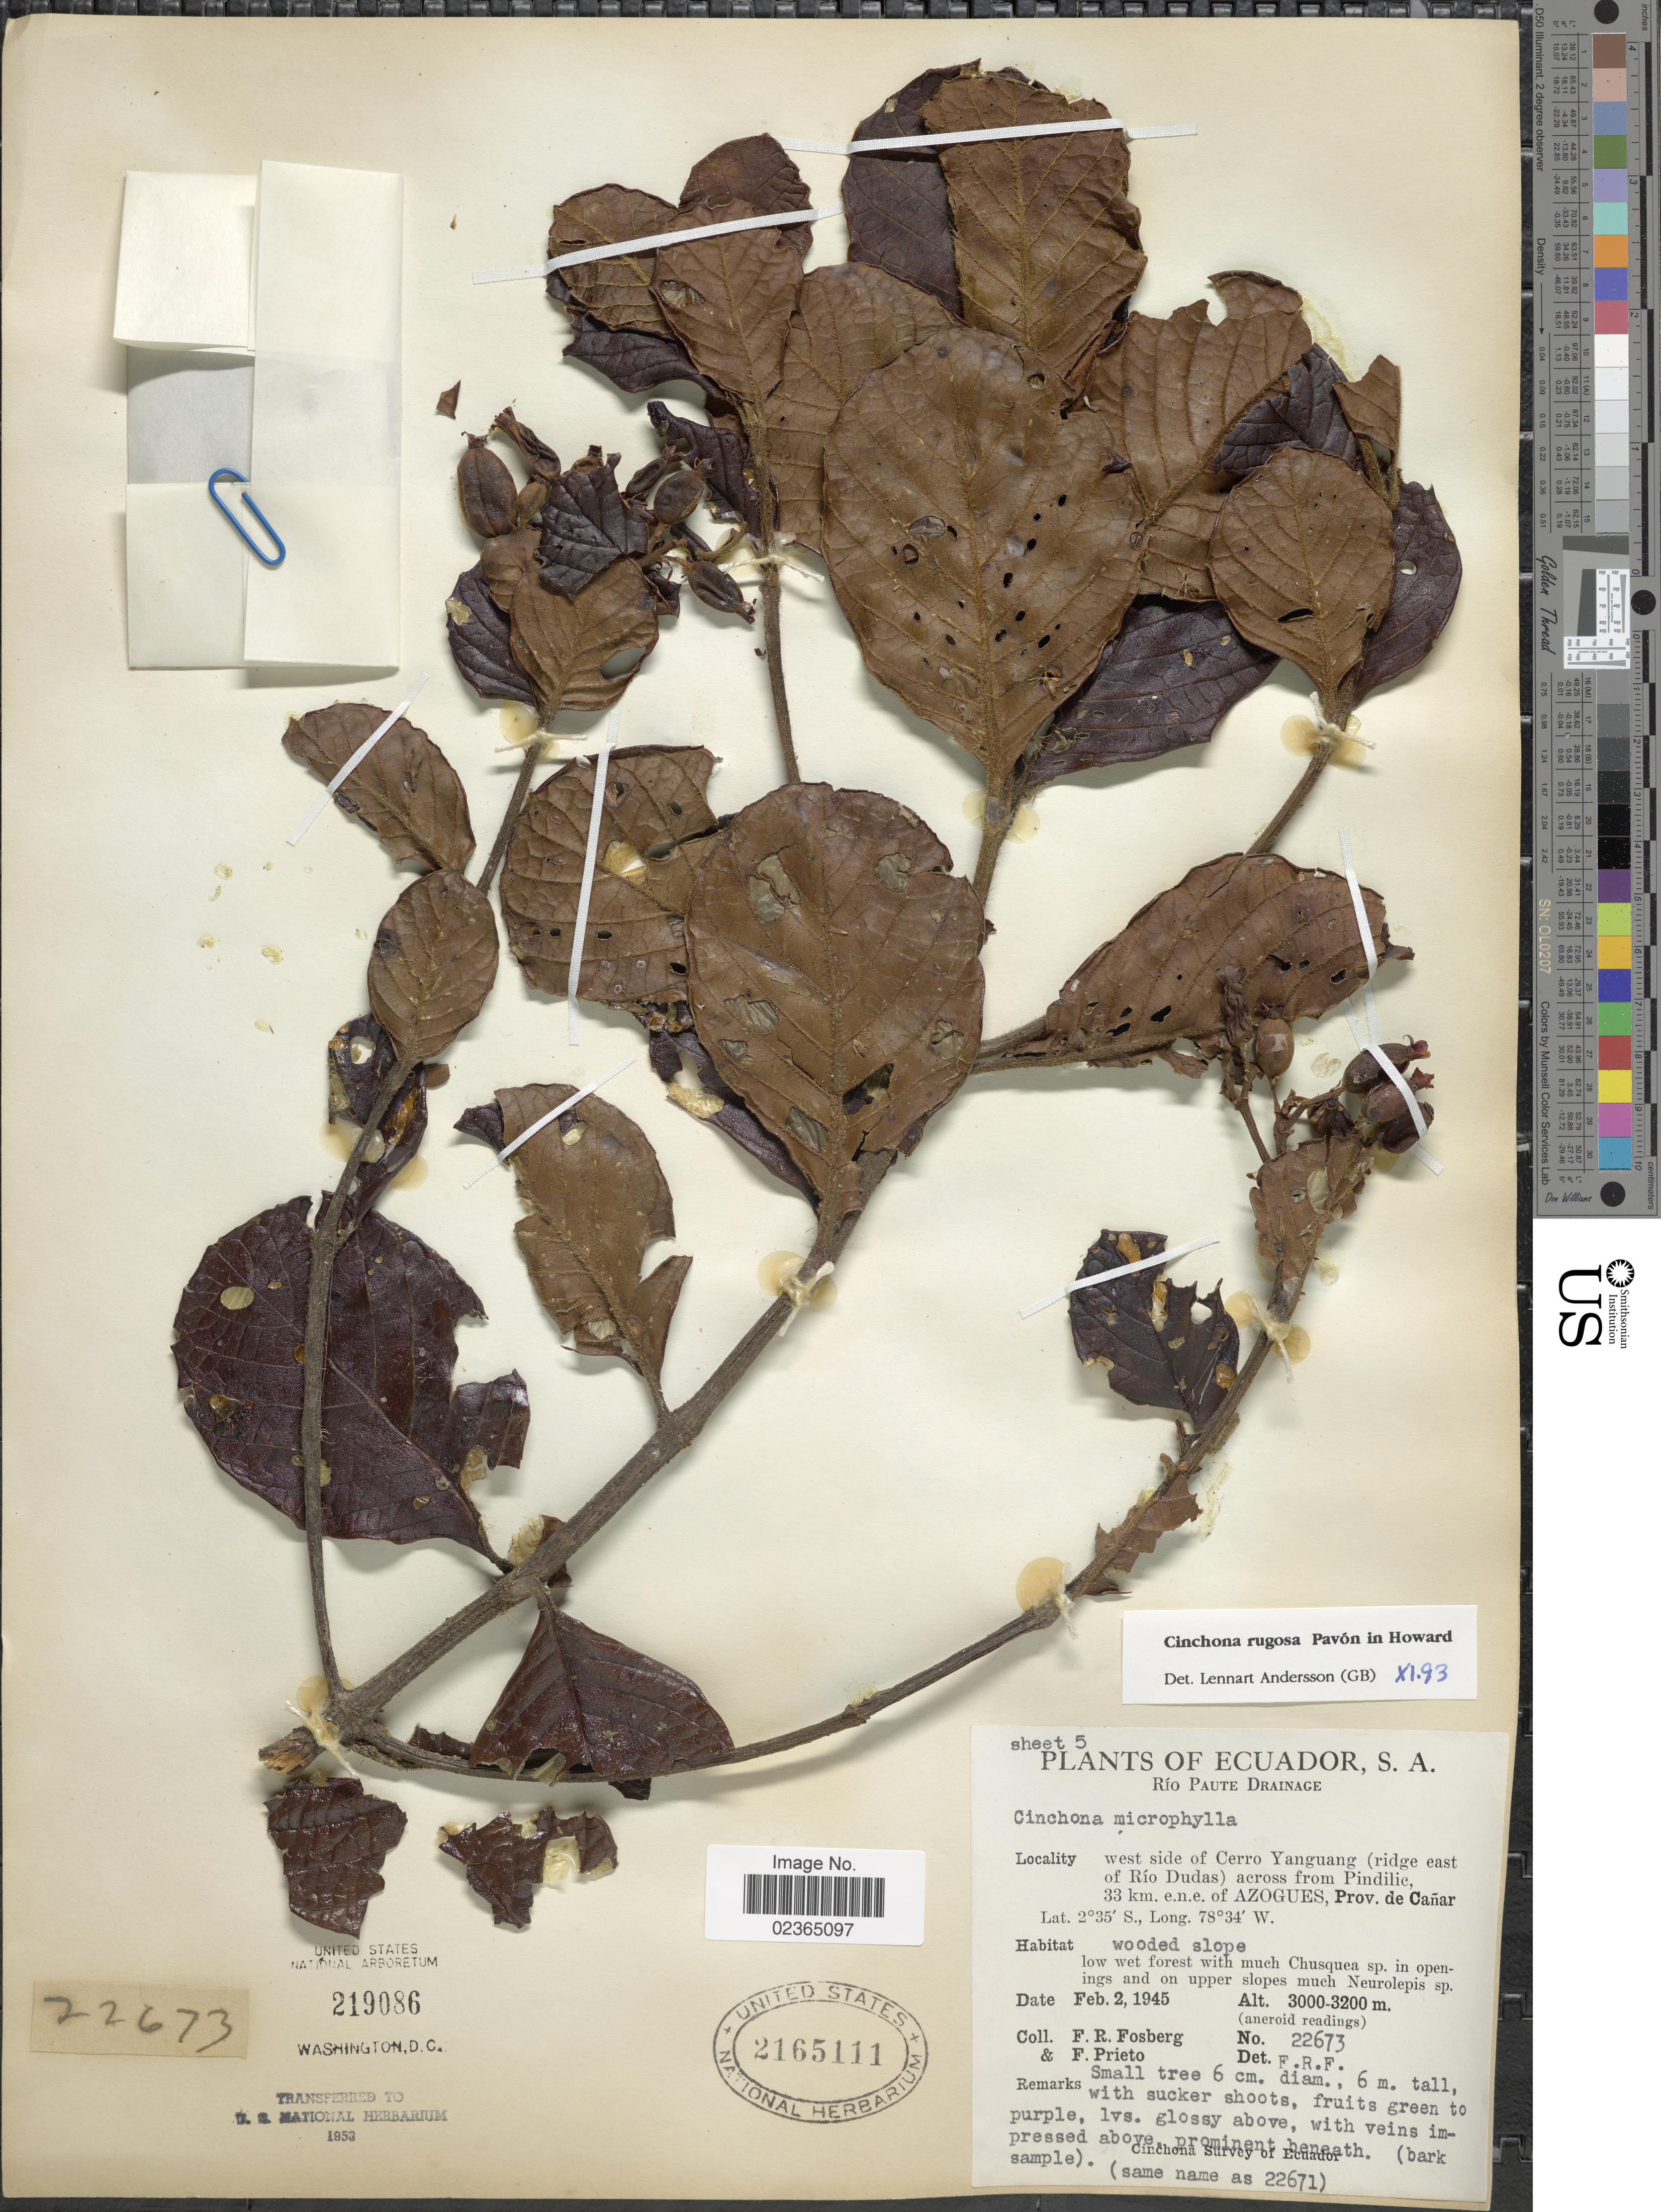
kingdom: Plantae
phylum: Tracheophyta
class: Magnoliopsida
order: Gentianales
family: Rubiaceae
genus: Cinchona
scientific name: Cinchona rugosa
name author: Pav.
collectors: F. R. Fosberg & F. Prieto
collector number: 22673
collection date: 1945-02-02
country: Ecuador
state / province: Cañar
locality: Río Paute Drainage. west side of Cerro Yanguang (ridge east of Río Dudas) across from Pindilic, 33 km. e.n.e. of Azogues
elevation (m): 3000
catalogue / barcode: US 2165111